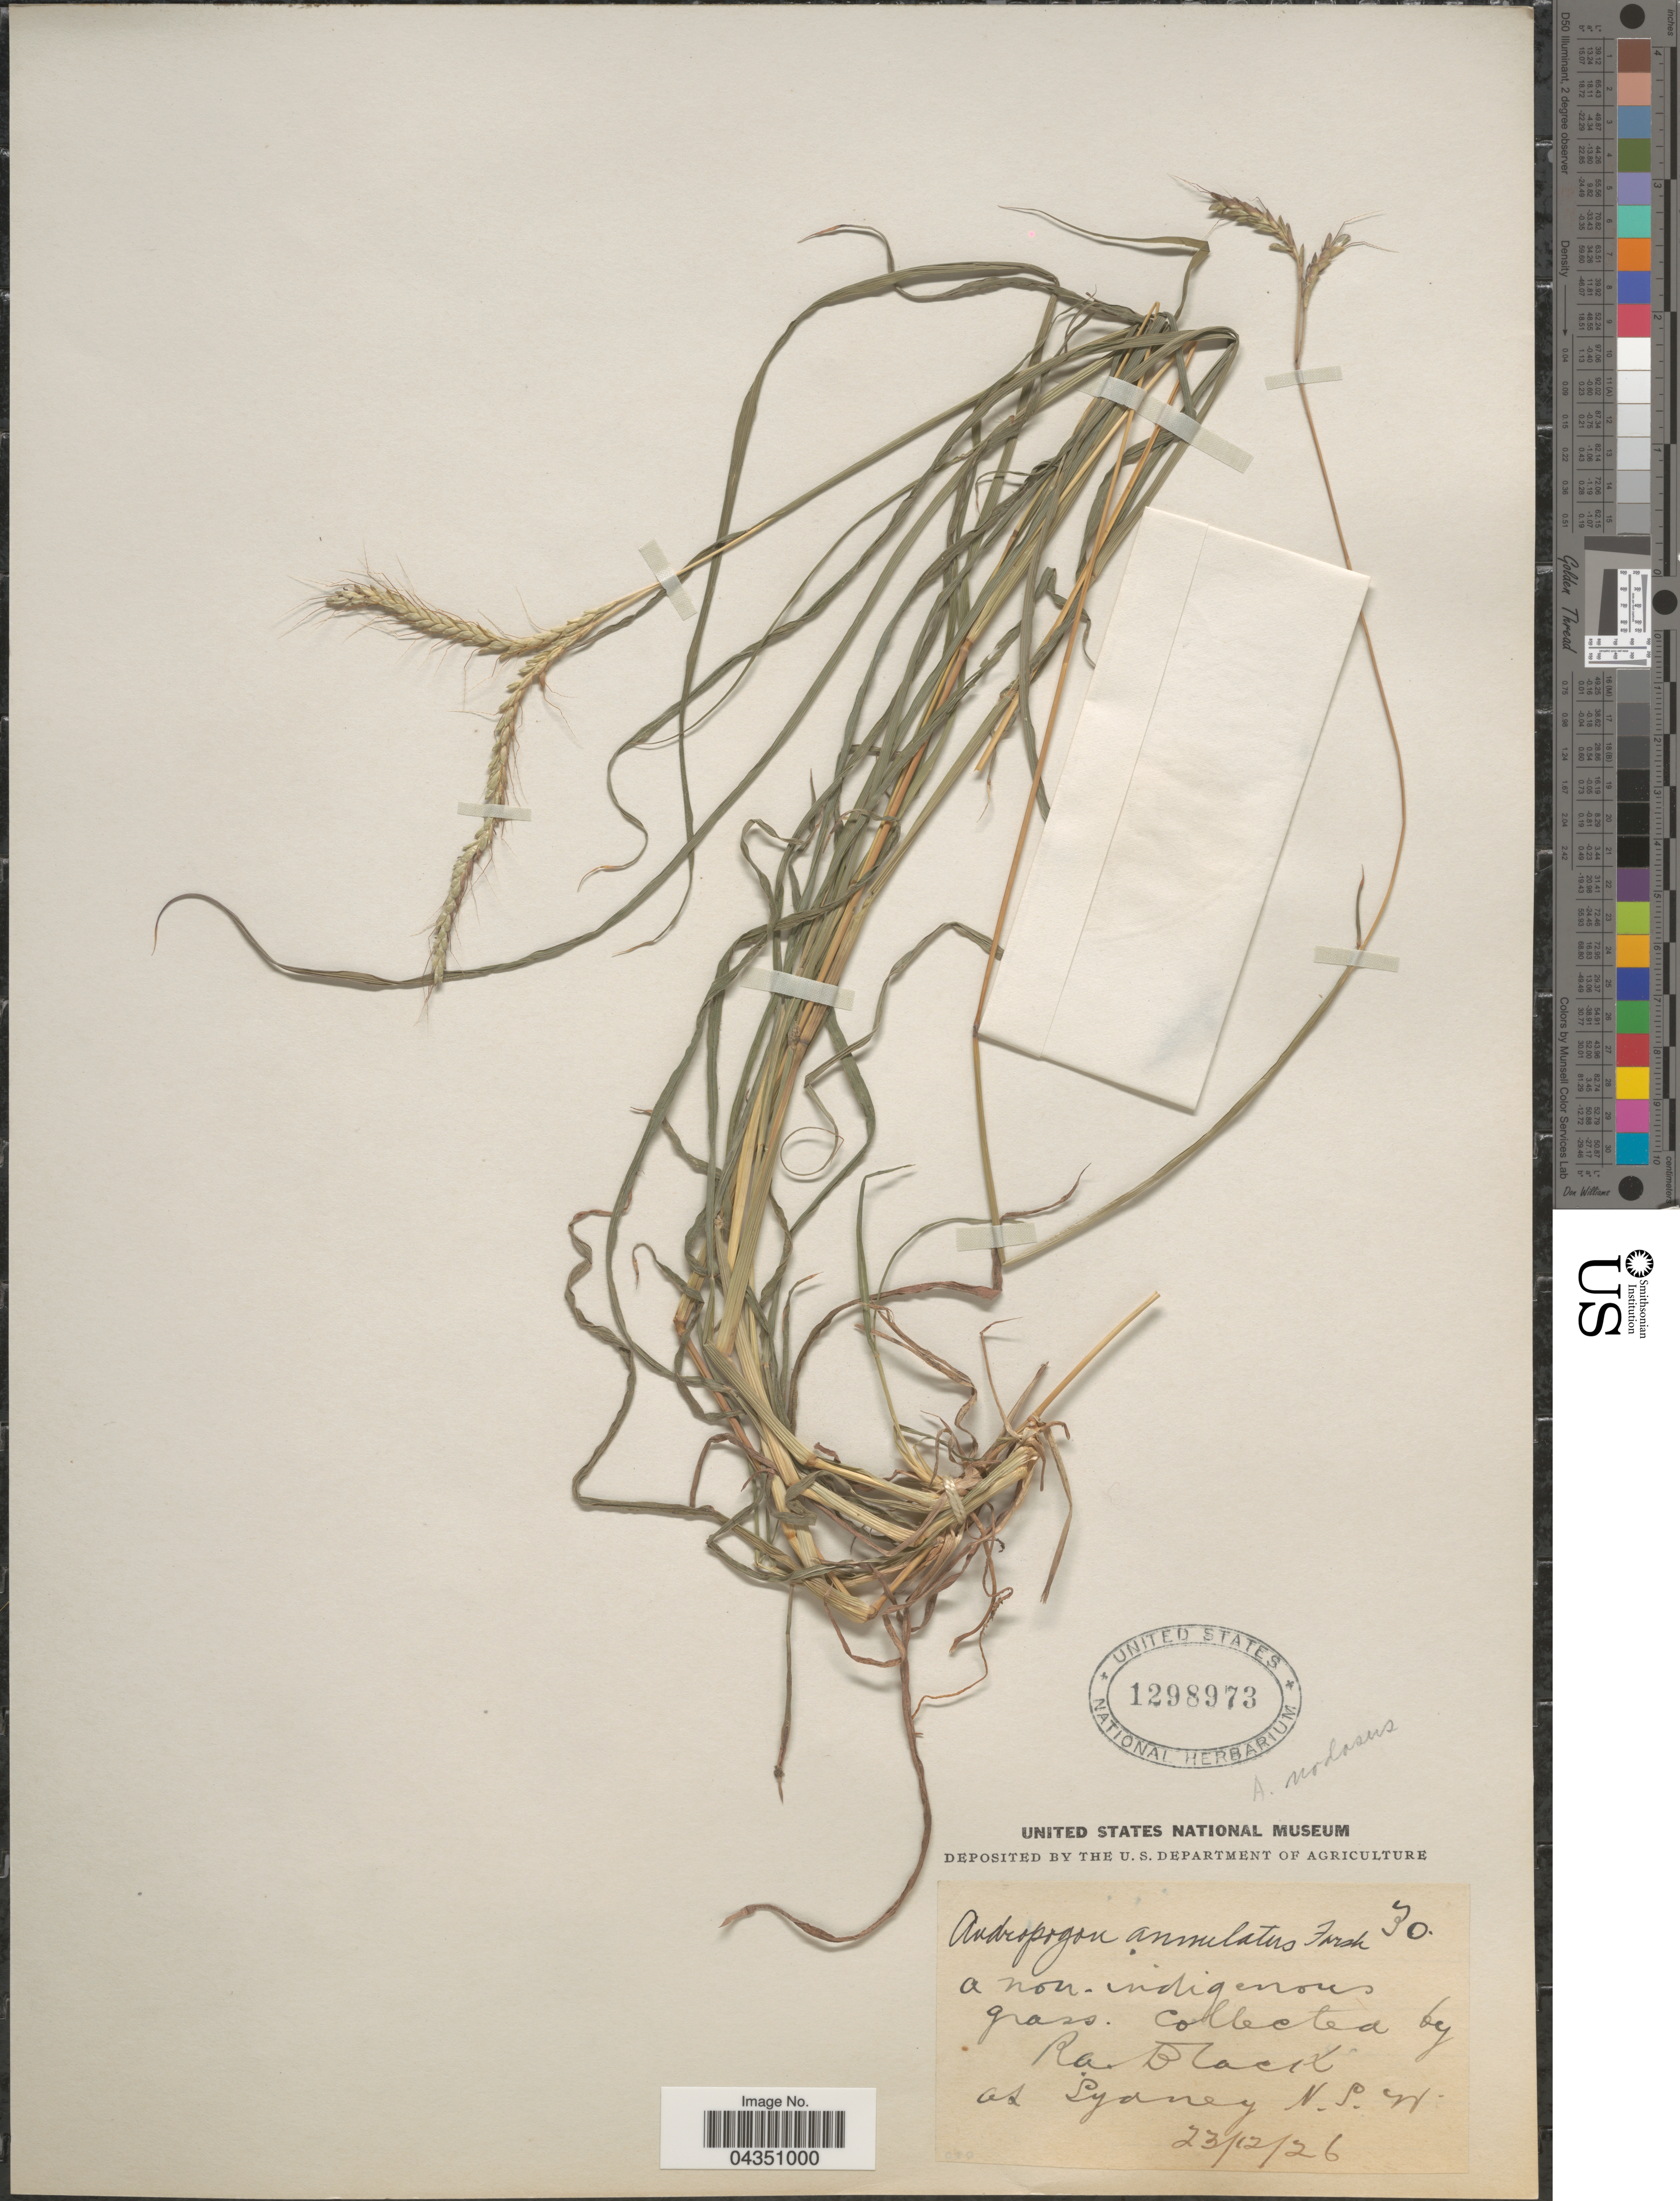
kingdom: Plantae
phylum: Tracheophyta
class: Liliopsida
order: Poales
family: Poaceae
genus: Dichanthium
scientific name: Dichanthium annulatum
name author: (Forssk.) Stapf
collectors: R. A. Black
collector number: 30?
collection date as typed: Transcribed d/m/y: 23/12/26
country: Australia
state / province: New South Wales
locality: As Sydney.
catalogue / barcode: US 1298973